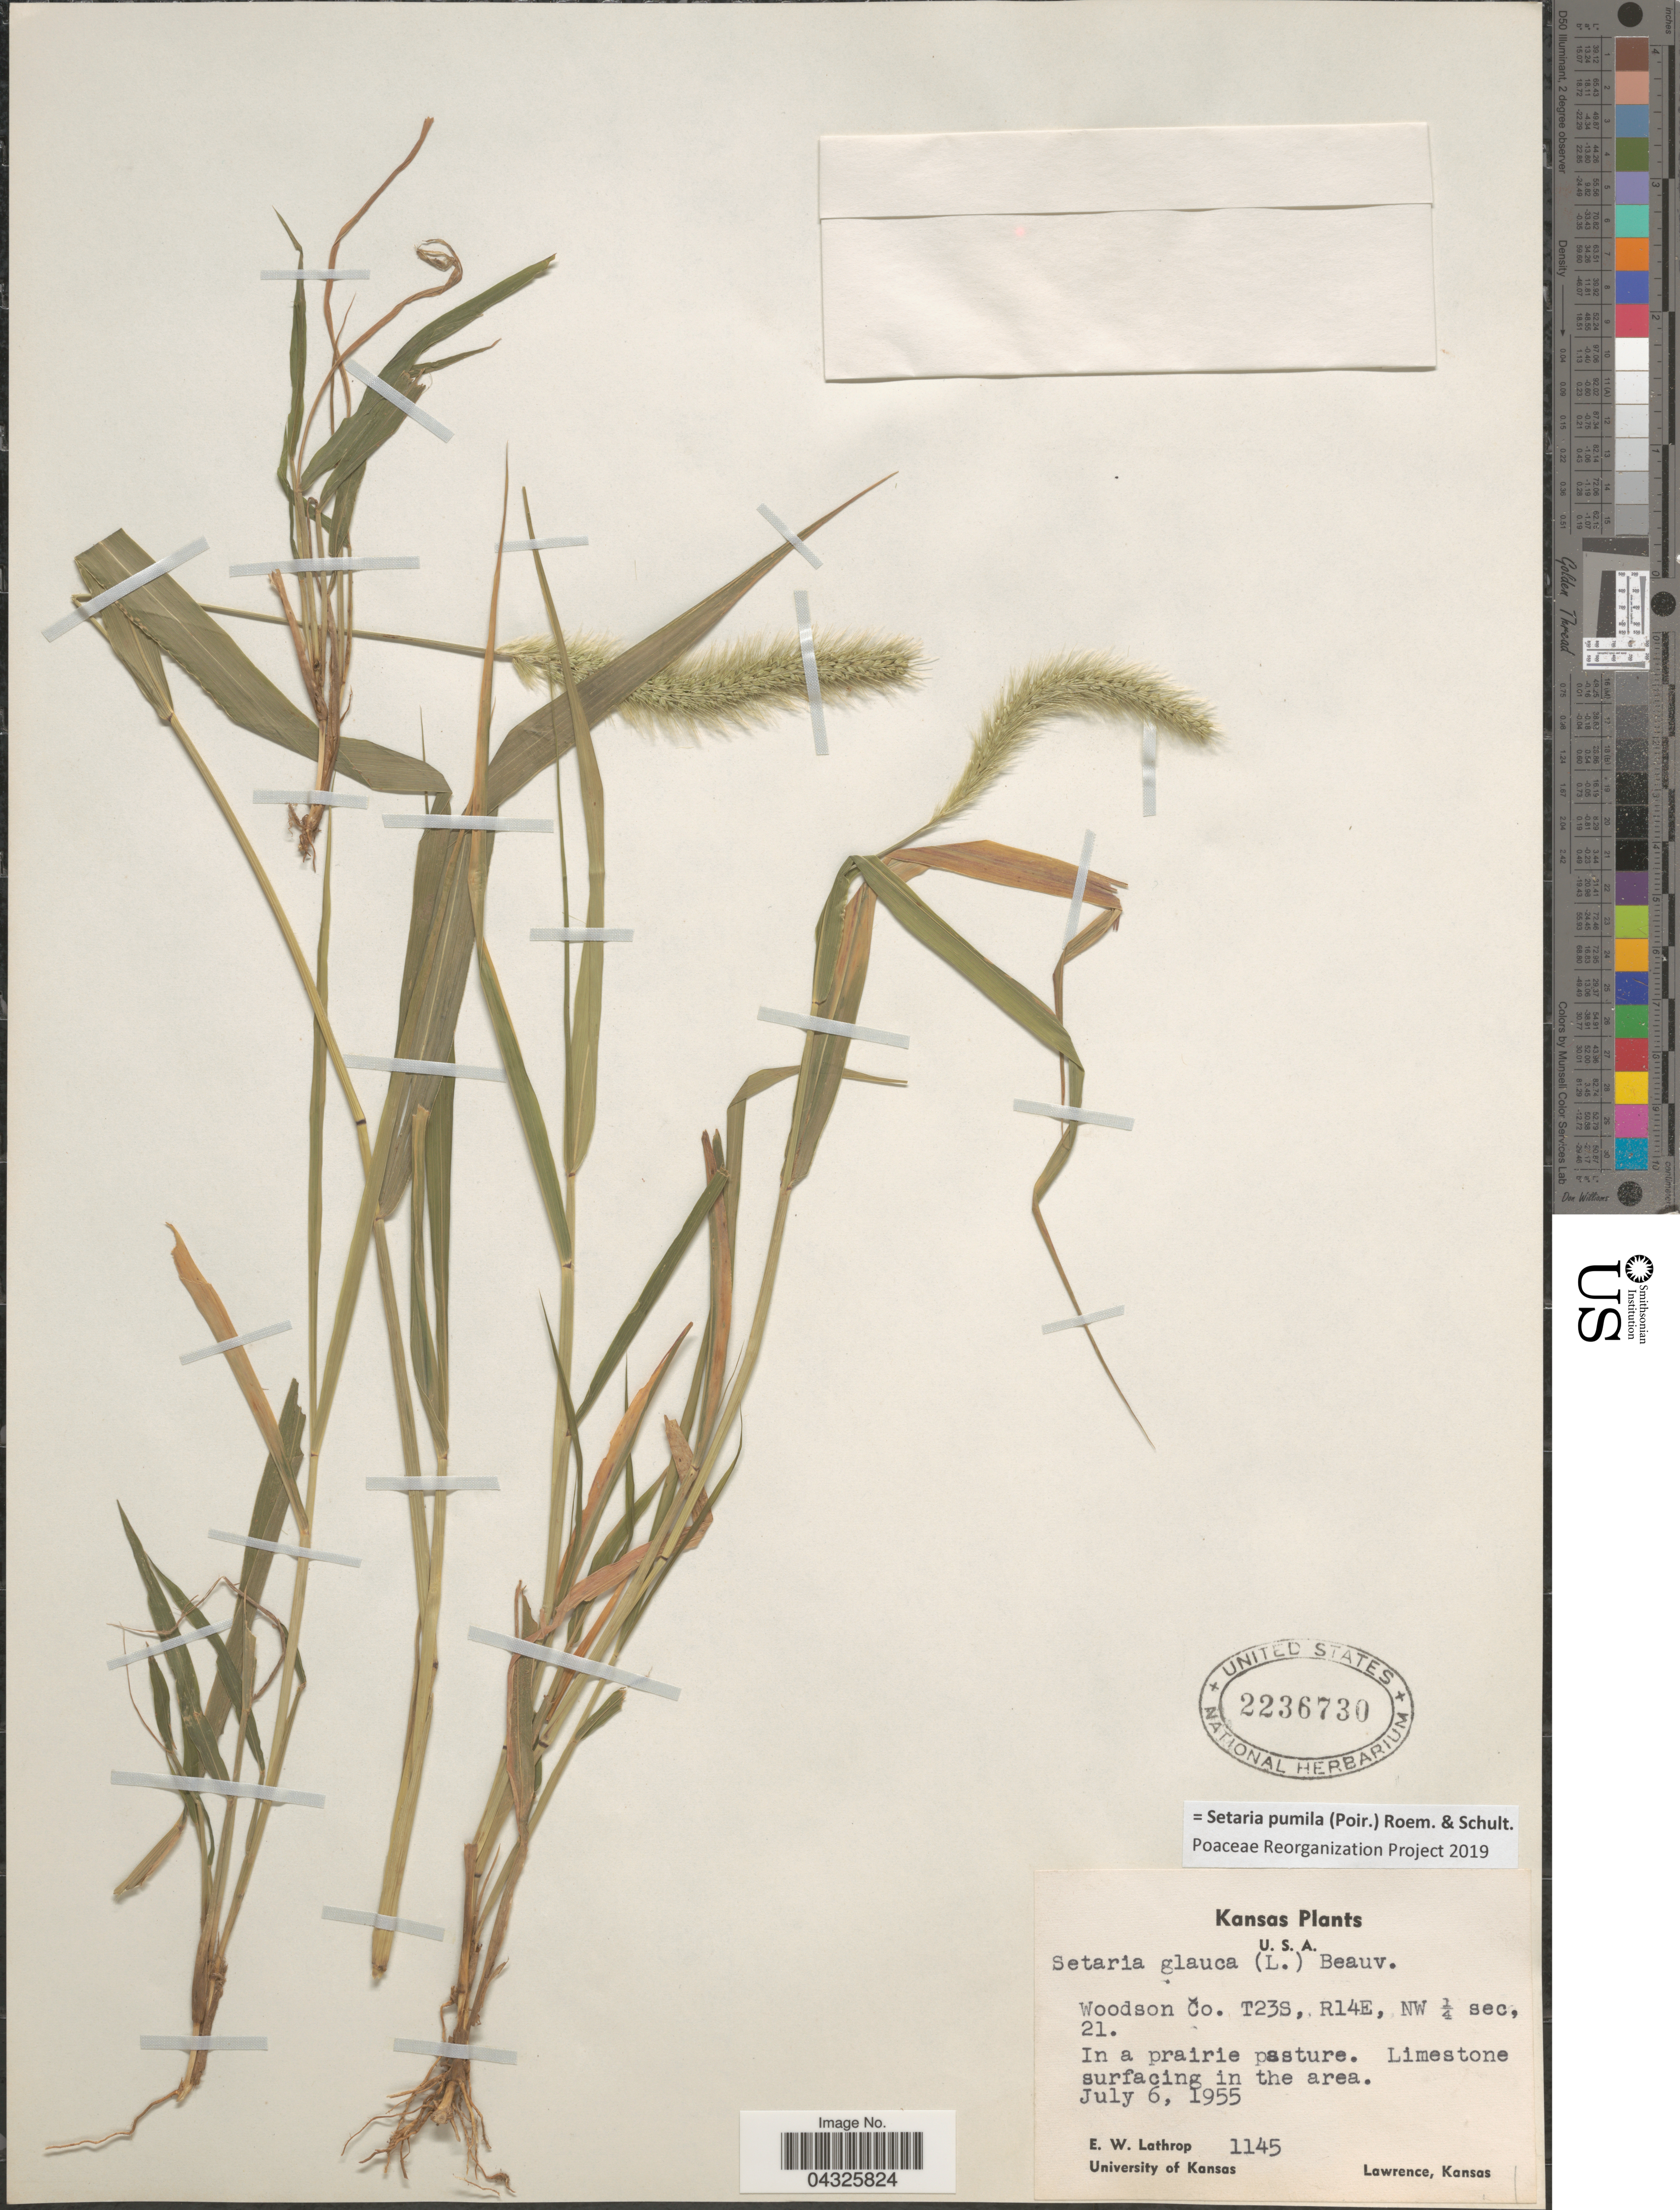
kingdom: Plantae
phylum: Tracheophyta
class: Liliopsida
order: Poales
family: Poaceae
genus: Setaria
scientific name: Setaria pumila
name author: (Poir.) Roem. & Schult.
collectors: E. W. Lathrop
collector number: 1145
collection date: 1955-07-06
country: United States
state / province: Kansas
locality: Woodson Co. T23S, R14E, NW ¼ sec, 21. In a prairie pasture.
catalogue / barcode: US 2236730